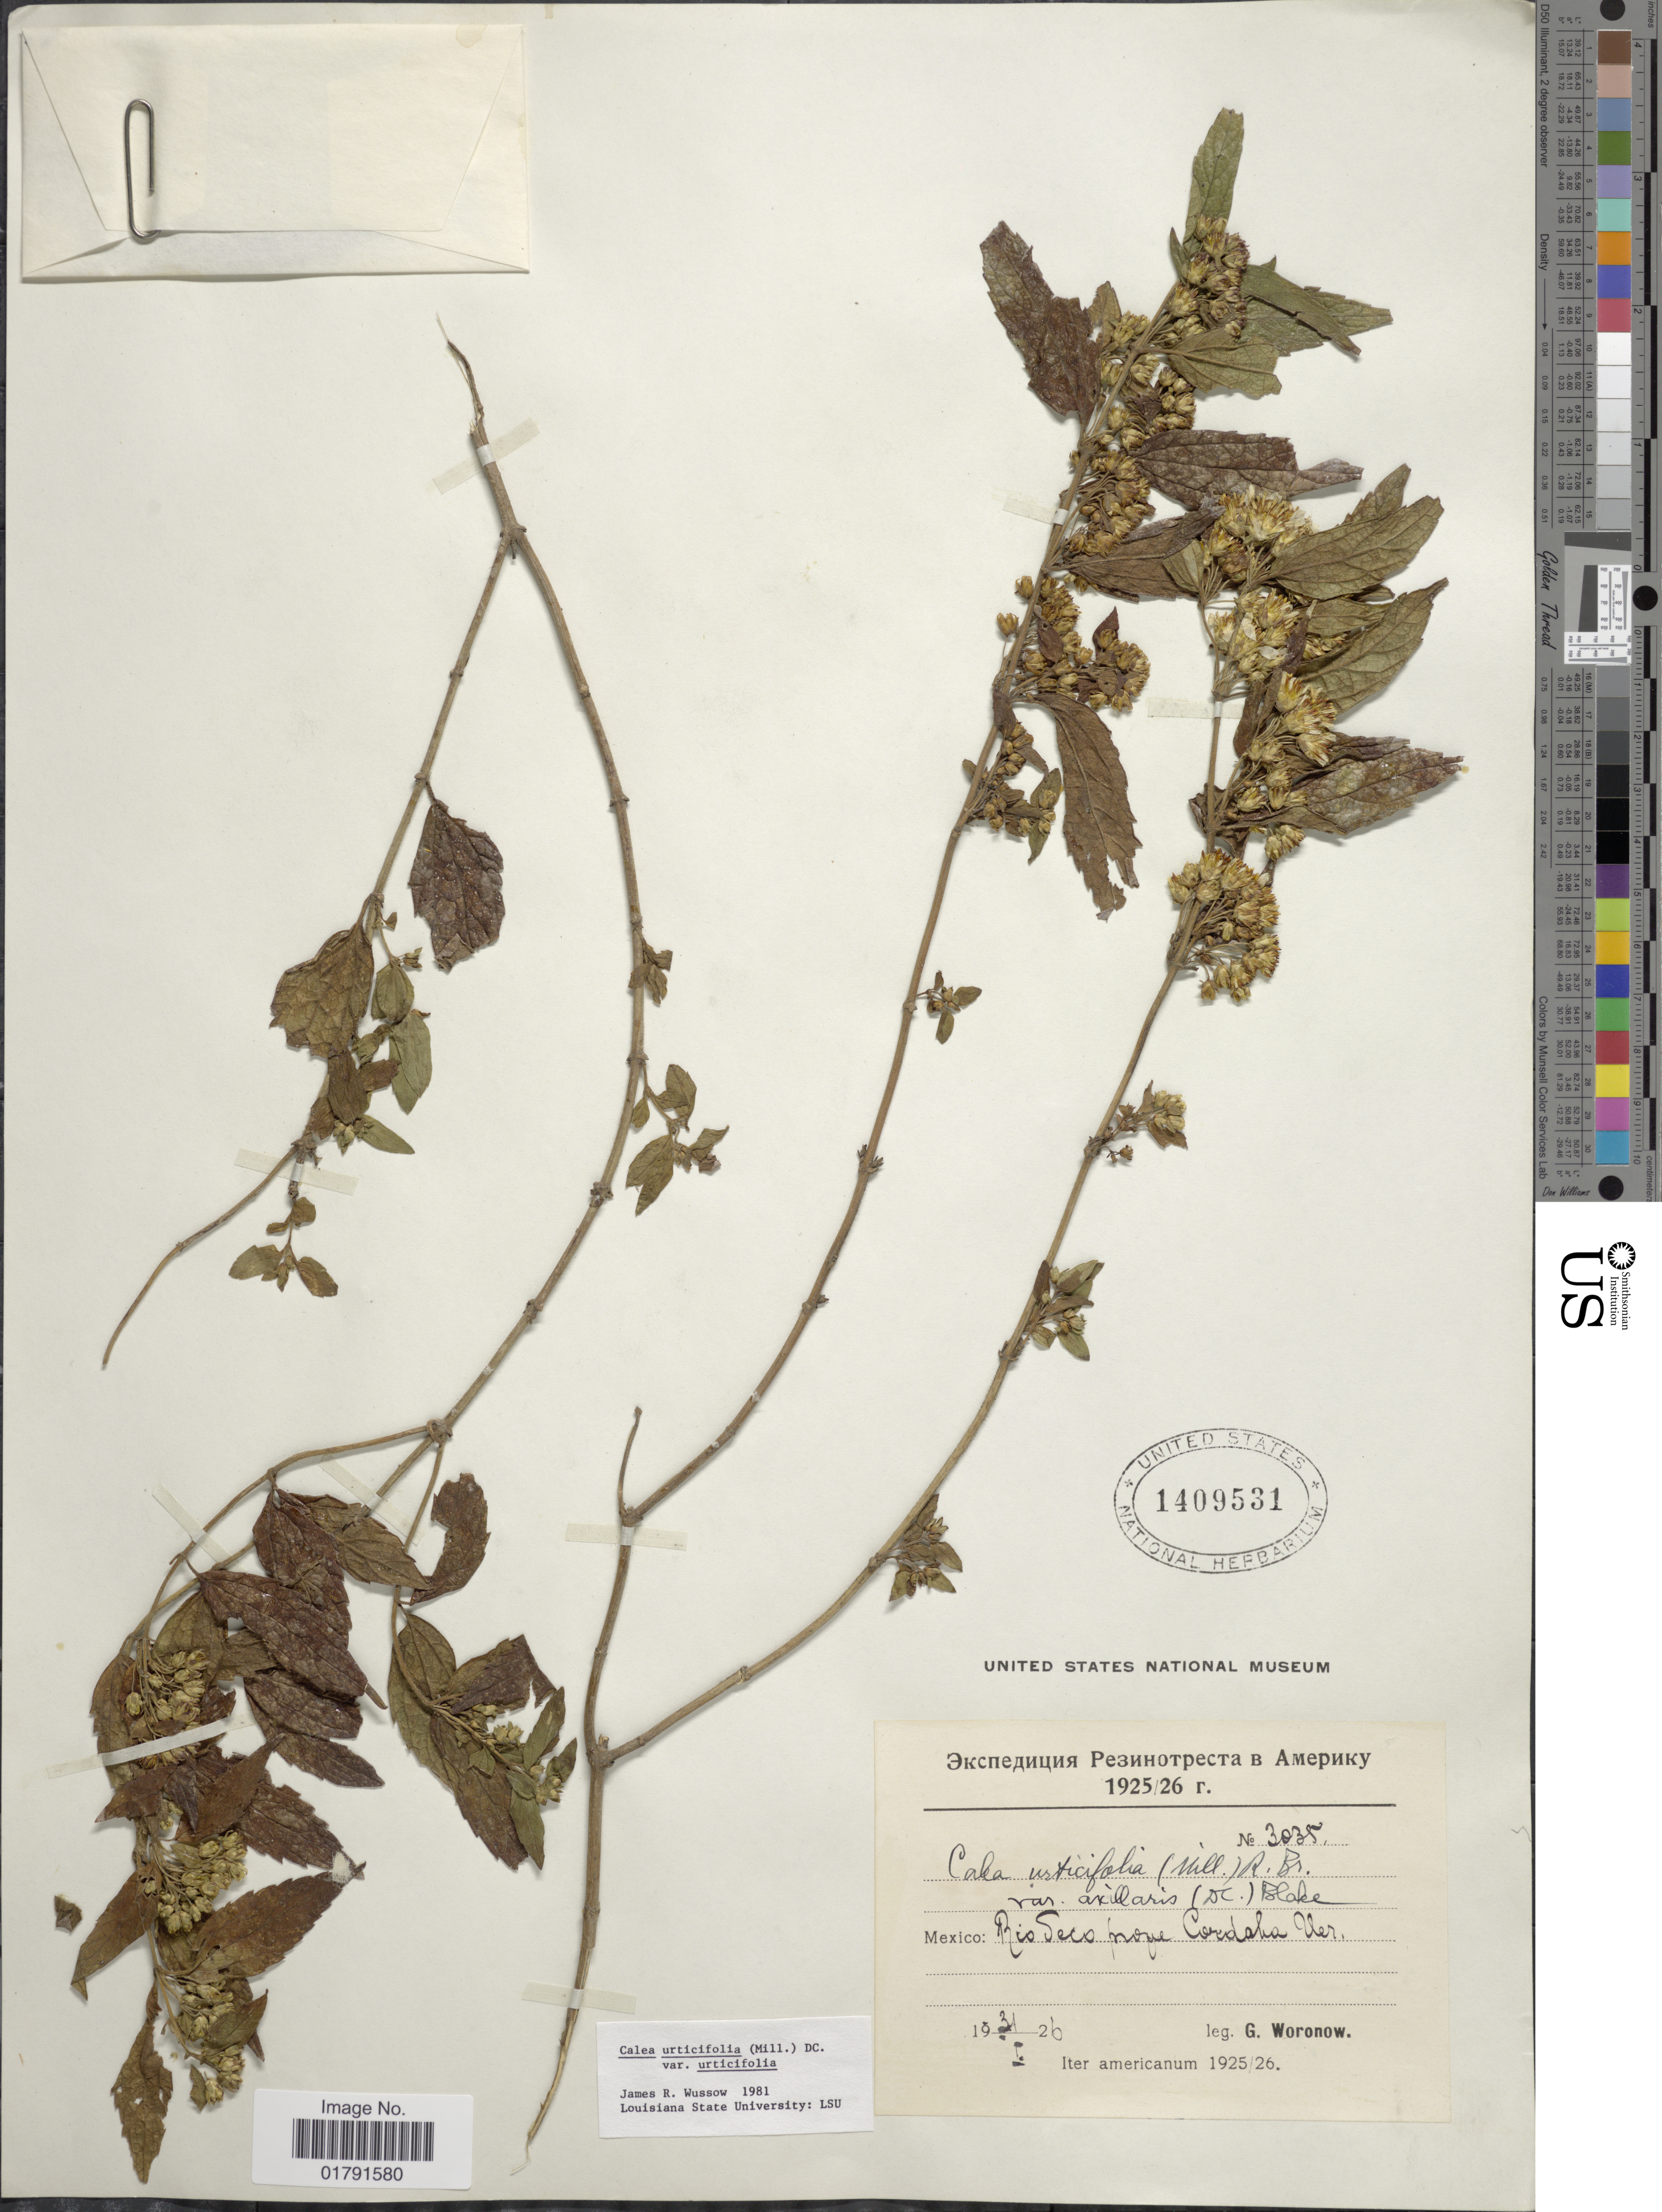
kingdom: Plantae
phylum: Tracheophyta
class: Magnoliopsida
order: Asterales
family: Asteraceae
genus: Calea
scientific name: Calea urticifolia var. urticifolia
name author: (Mill.) DC.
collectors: G. Woronow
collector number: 3035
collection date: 1926-01-31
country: Mexico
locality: Rio Seco prope Cordaba Ver [interpreted]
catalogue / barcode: US 1409531